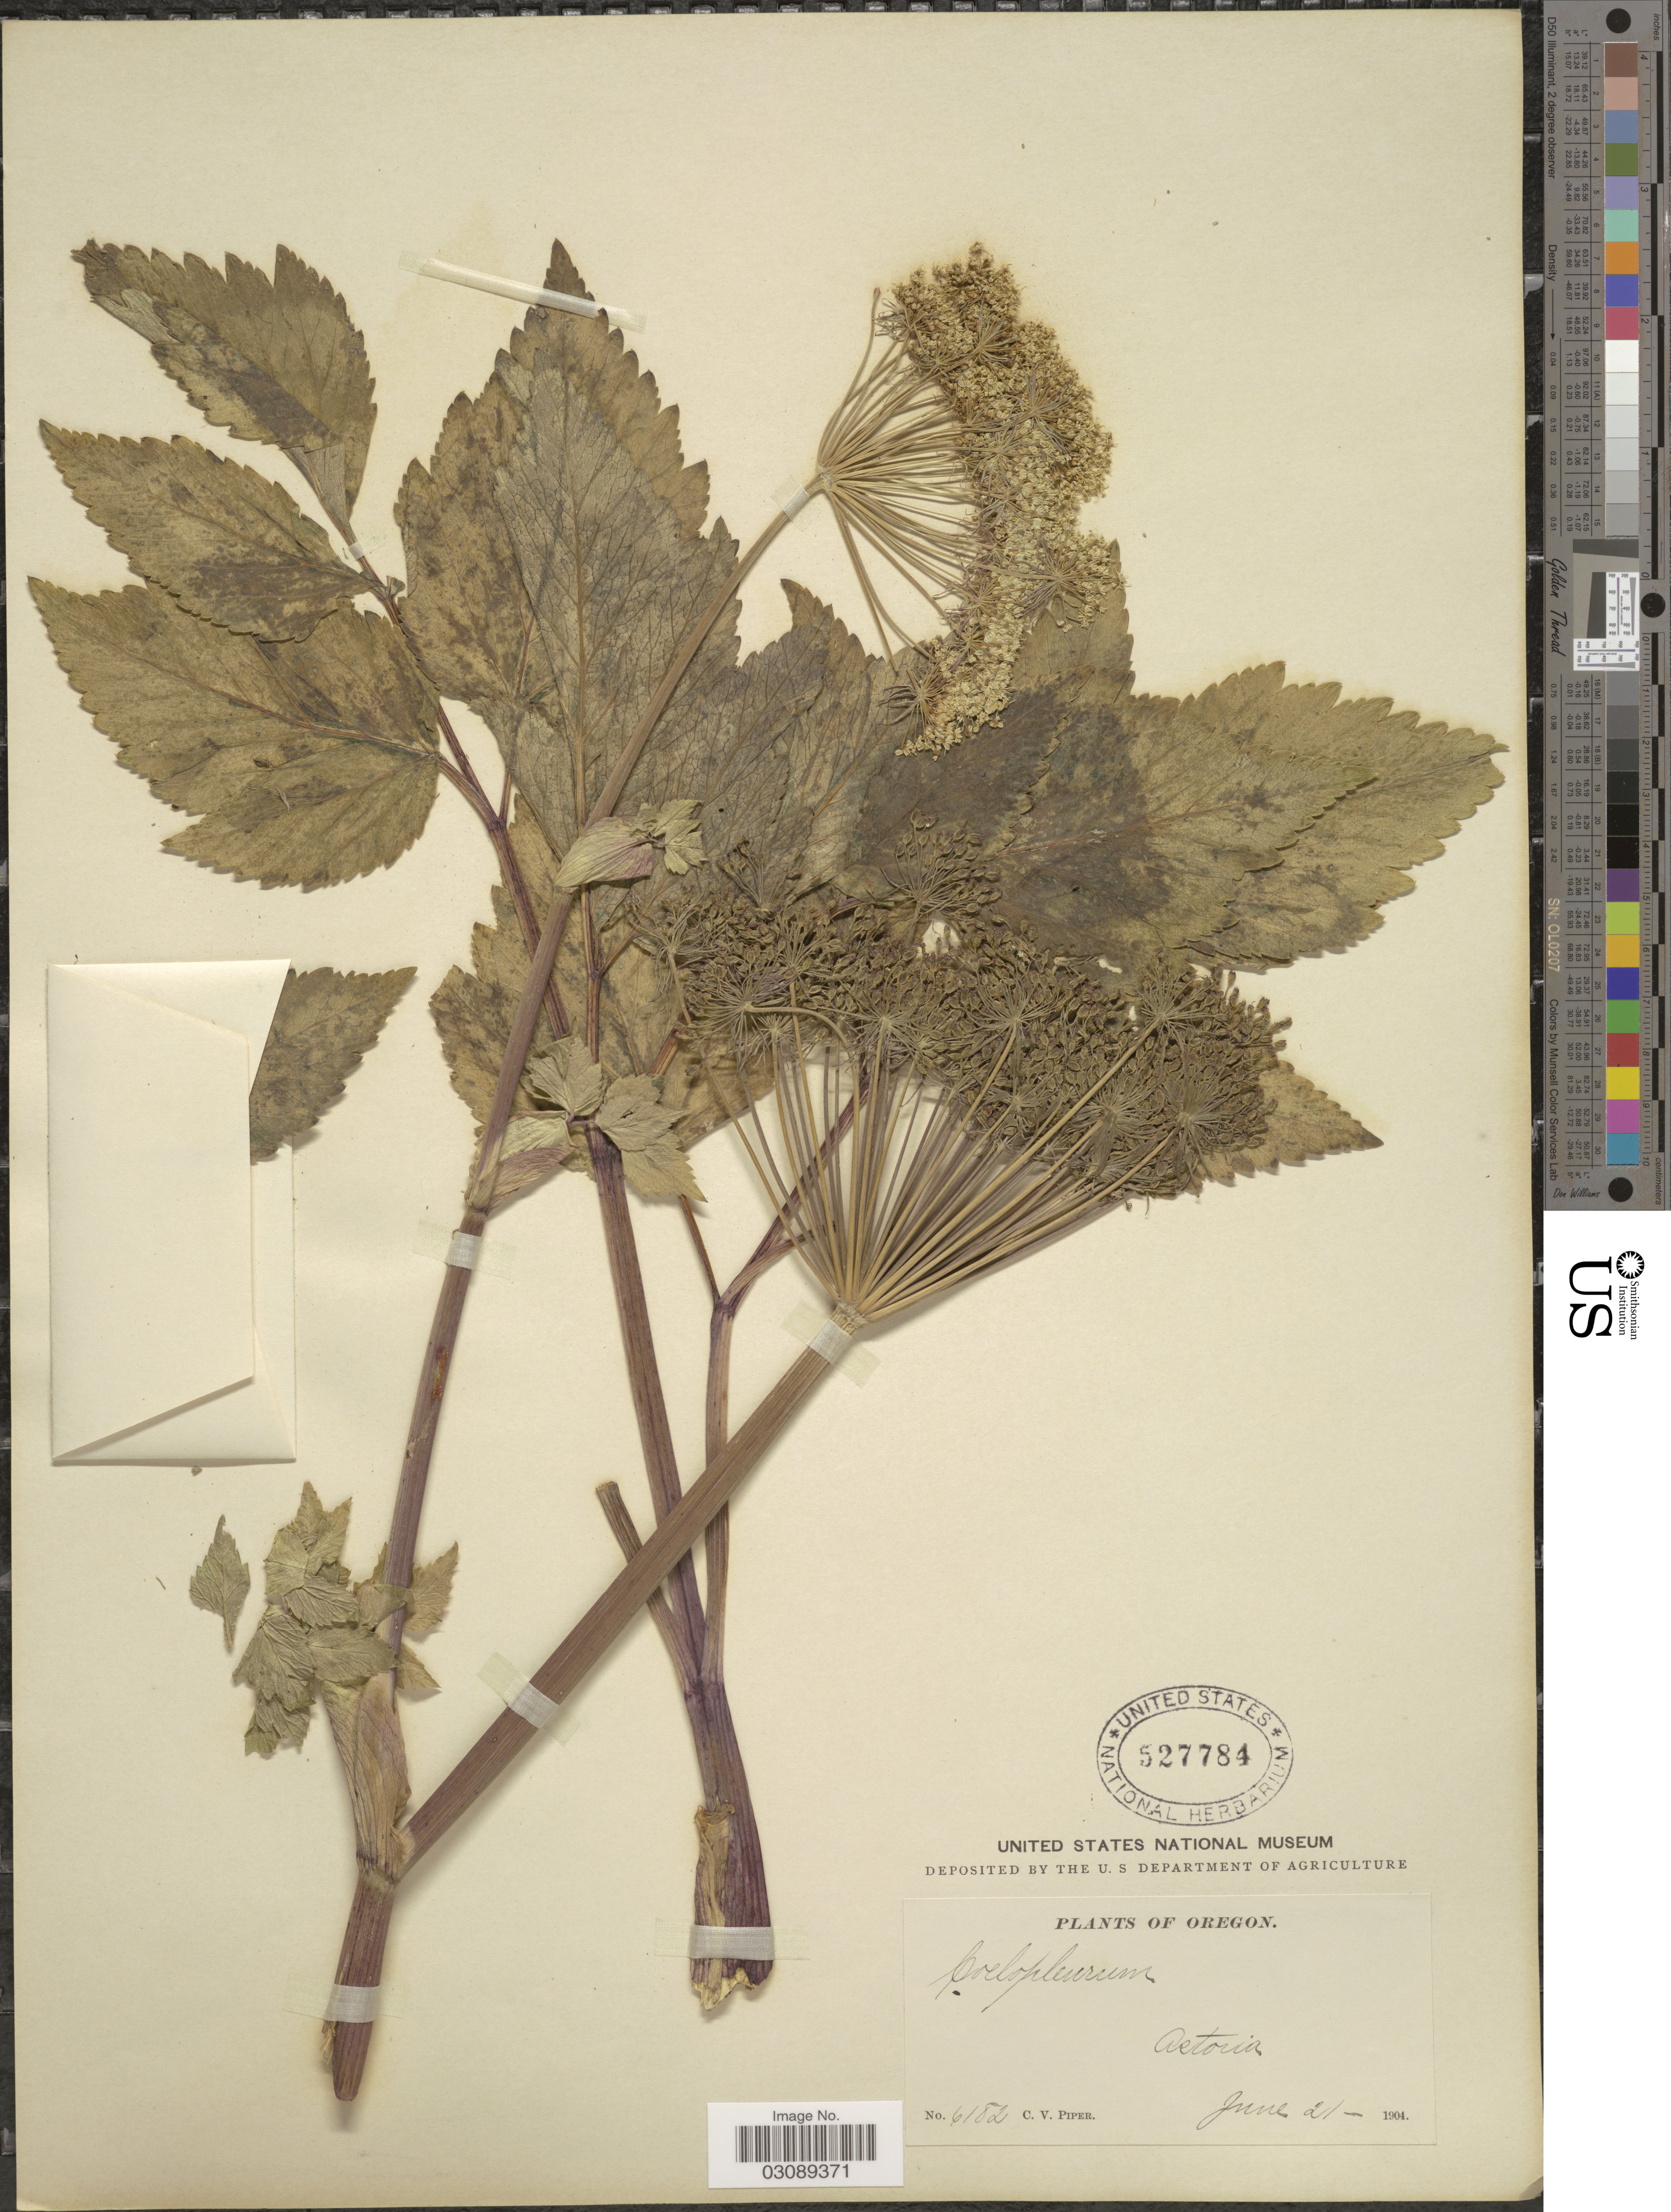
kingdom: Plantae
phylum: Tracheophyta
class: Magnoliopsida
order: Apiales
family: Apiaceae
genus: Coelopleurum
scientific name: Coelopleurum gmelinii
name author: (DC.) Ledeb.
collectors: C. V. Piper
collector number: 6182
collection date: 1904-06-21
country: United States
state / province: Washington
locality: Astoria.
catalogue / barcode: US 527784